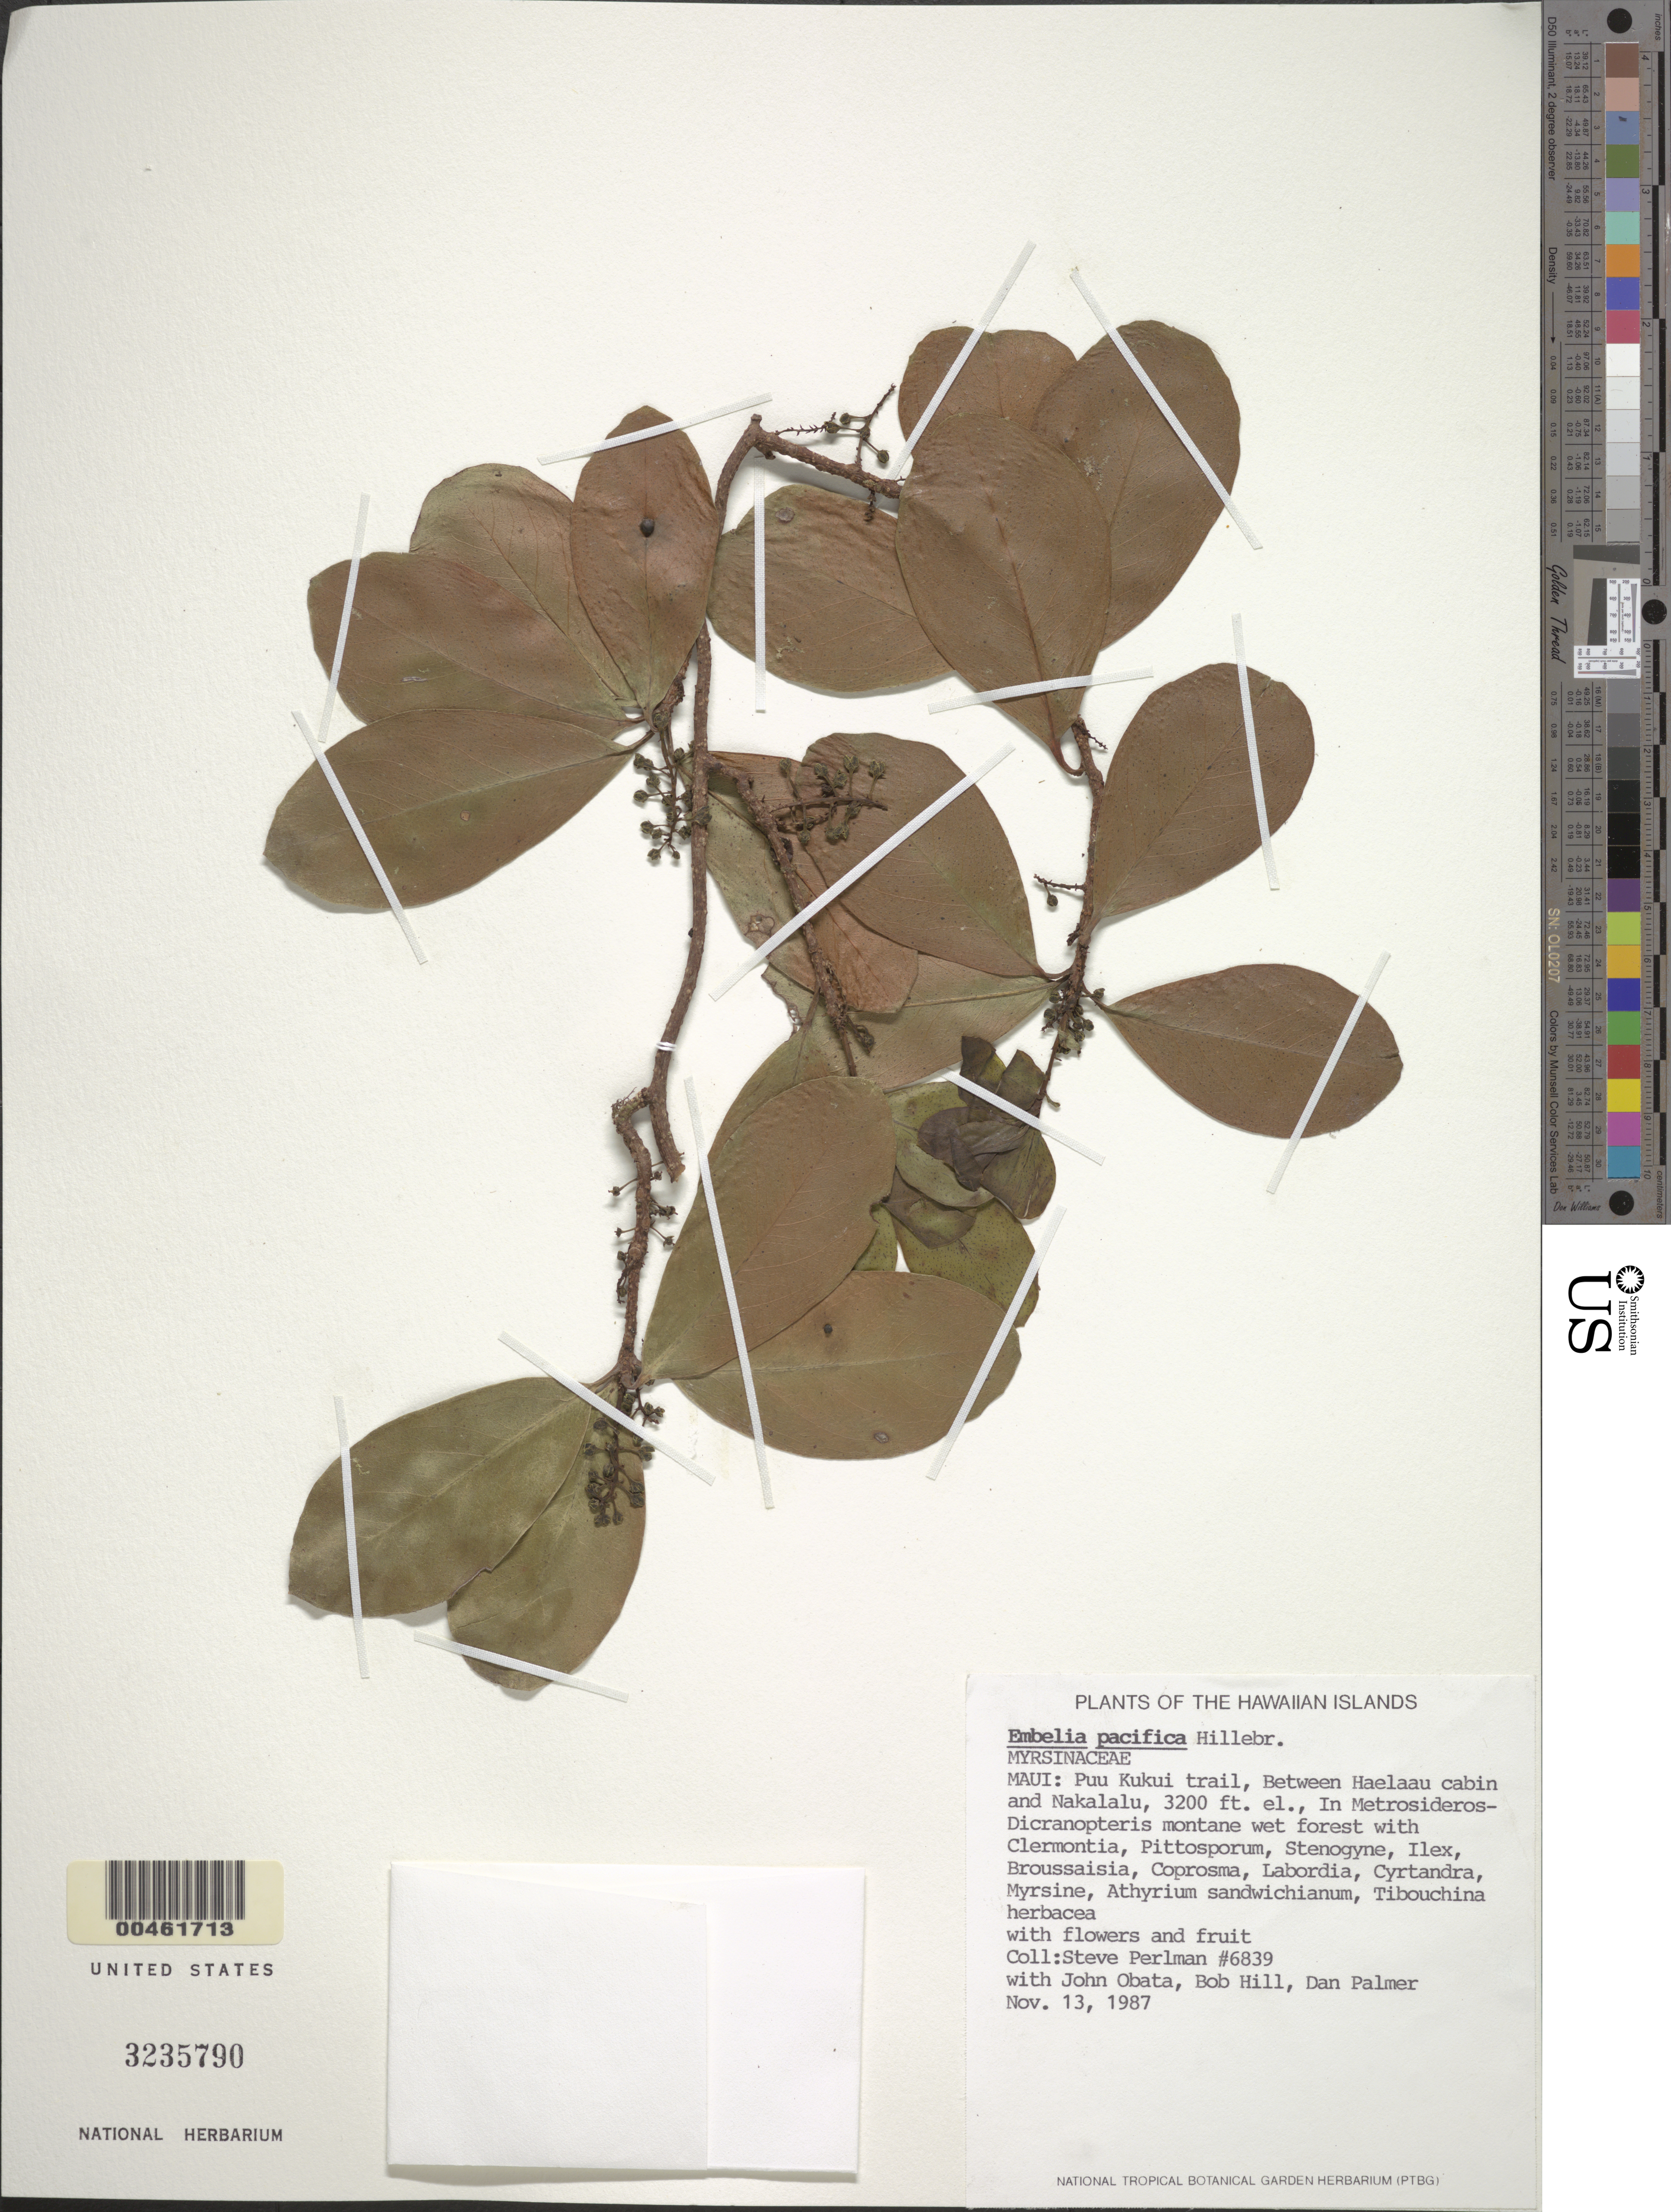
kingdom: Plantae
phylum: Tracheophyta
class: Magnoliopsida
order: Ericales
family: Primulaceae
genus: Embelia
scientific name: Embelia pacifica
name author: Hillebr.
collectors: S. P. Perlman, J. Obata, B. Hill & D. Palmer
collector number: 6839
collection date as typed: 13 Nov 1987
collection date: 1987-11-13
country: United States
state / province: Hawaii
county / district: Maui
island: Maui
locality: Puu Kukui trail, between Haelaau cabin and Nakalalu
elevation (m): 975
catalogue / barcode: US 3235790